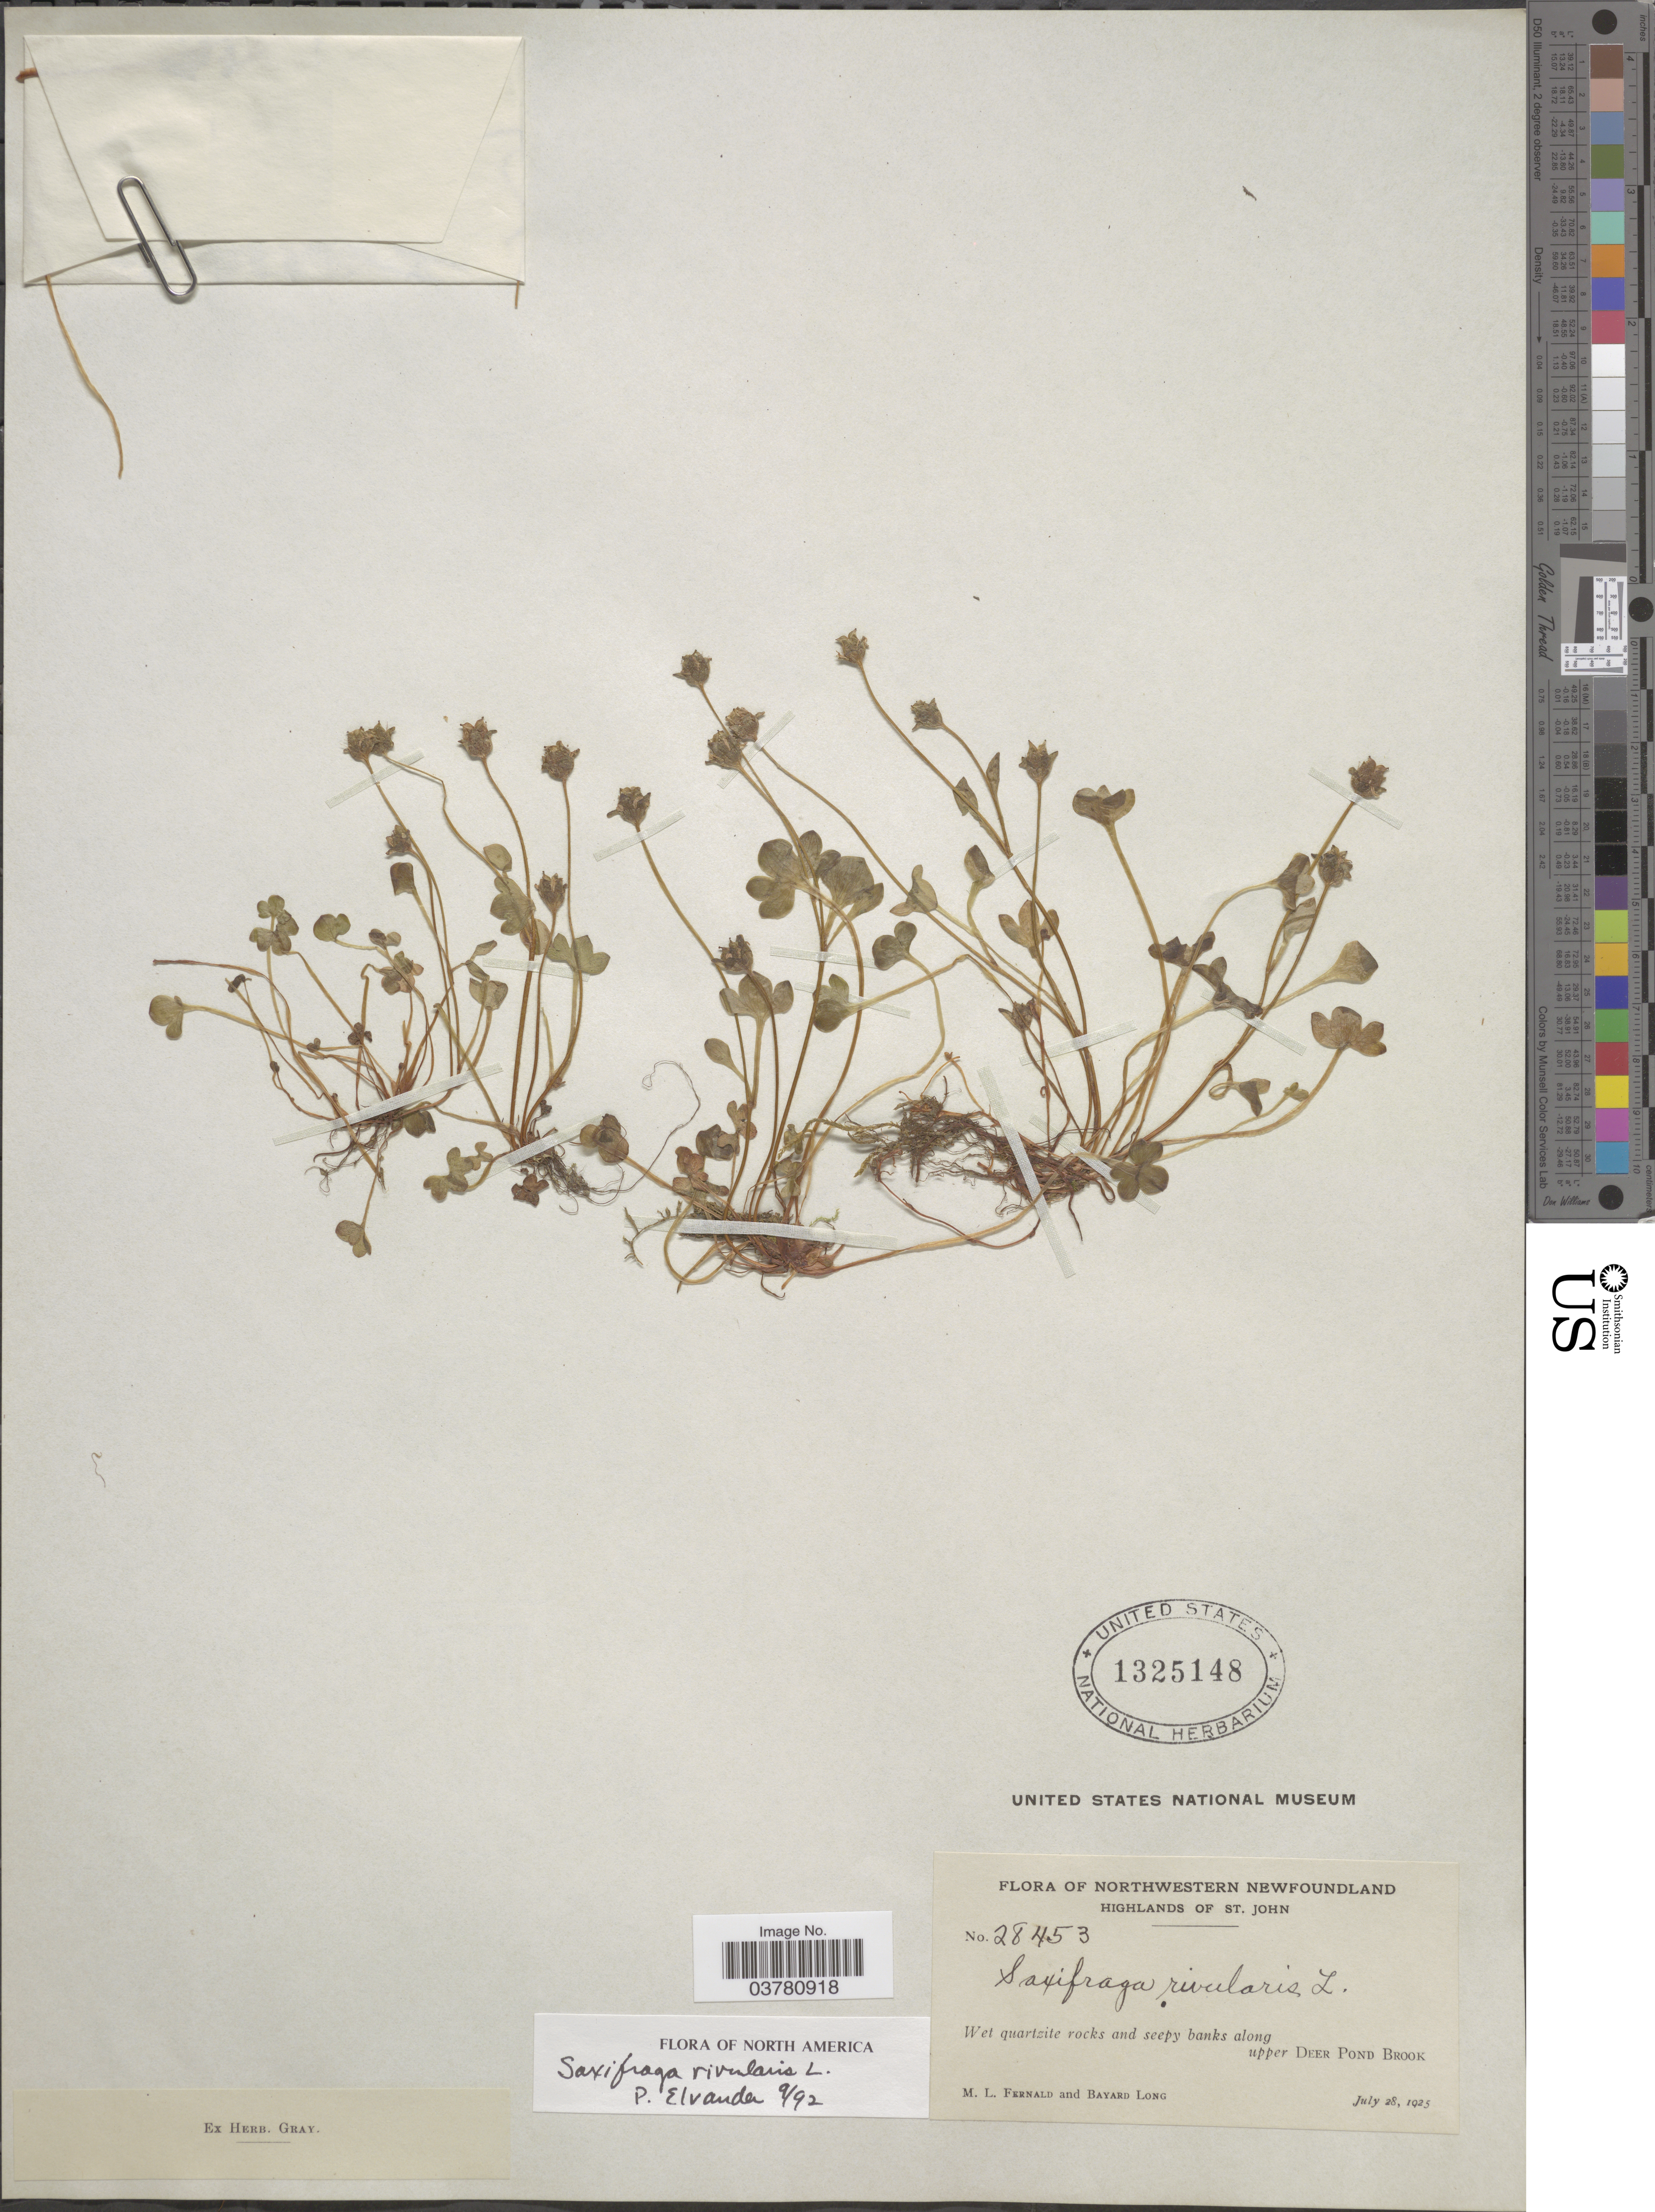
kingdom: Plantae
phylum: Tracheophyta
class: Magnoliopsida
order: Saxifragales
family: Saxifragaceae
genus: Saxifraga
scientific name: Saxifraga rivularis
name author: L.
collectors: M. L. Fernald & B. Long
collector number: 28453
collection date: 1925-07-28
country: Canada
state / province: Newfoundland and Labrador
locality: Northwestern Newfoundland. Highlands of St. John. Wet quartzite rocks and seepy banks along upper Deer Pond Brook.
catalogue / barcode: US 1325148